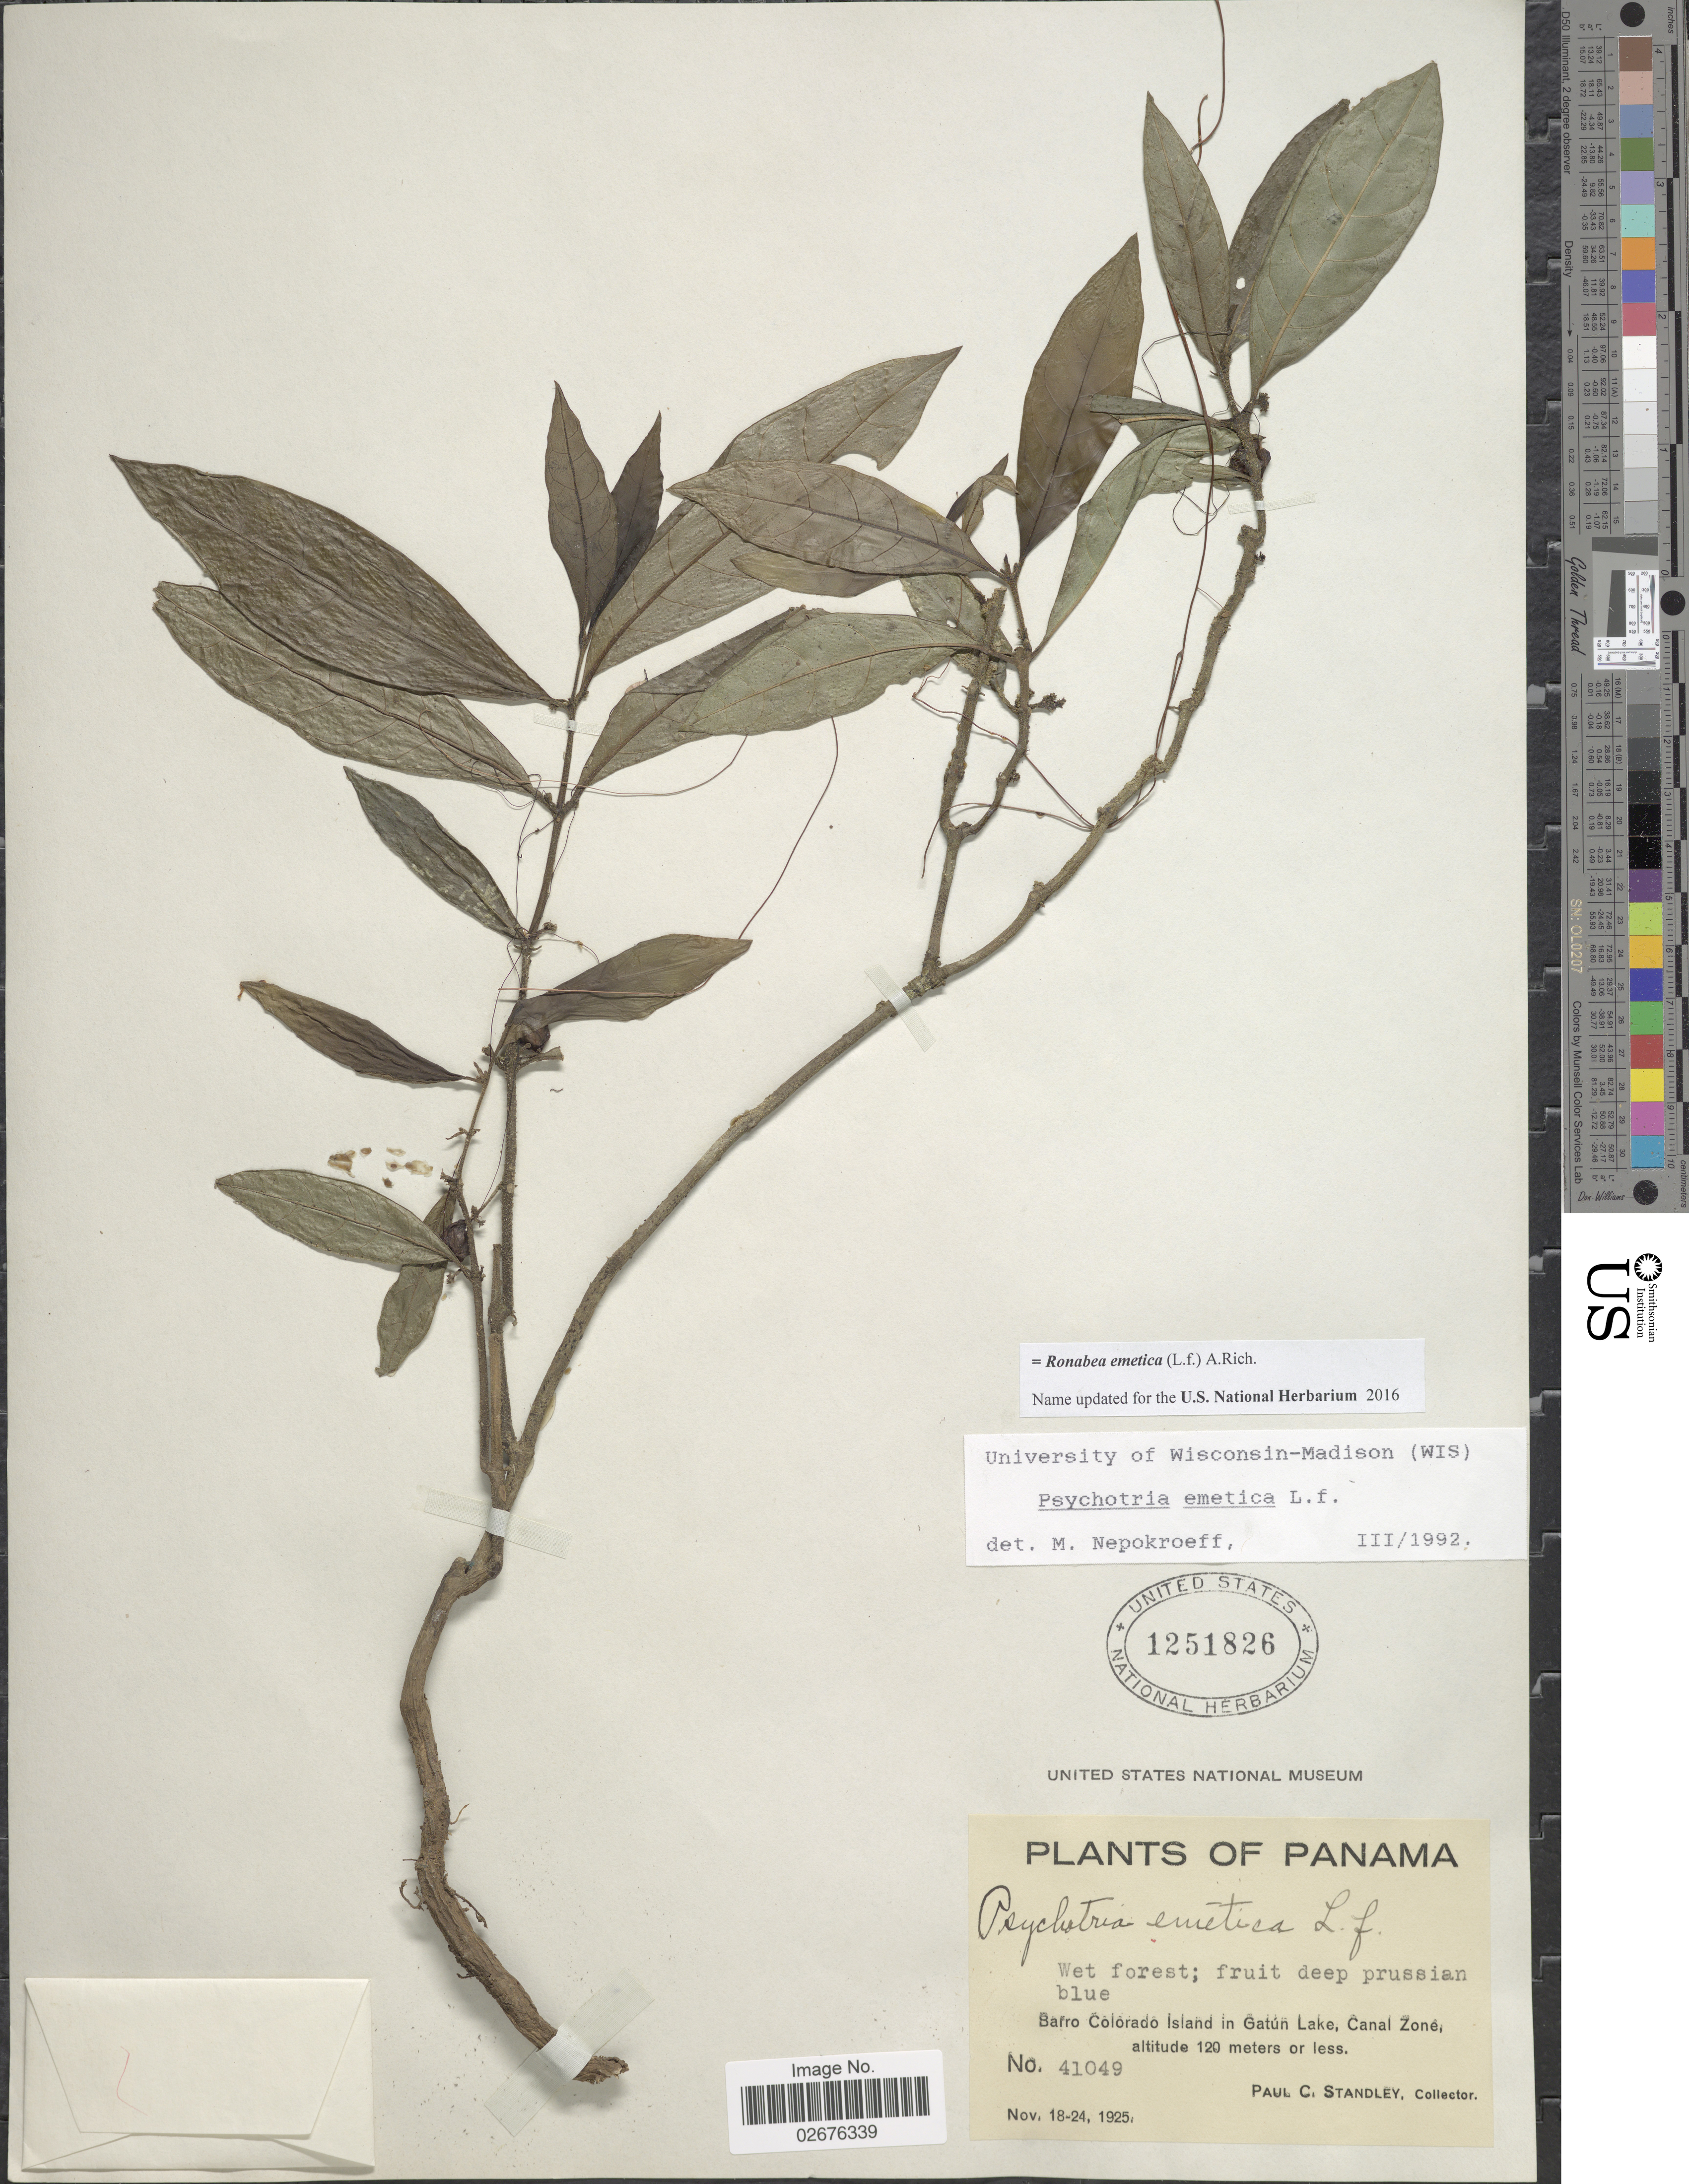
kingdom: Plantae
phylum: Tracheophyta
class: Magnoliopsida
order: Gentianales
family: Rubiaceae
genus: Ronabea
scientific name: Ronabea emetica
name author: (L. f.) A. Rich.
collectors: P. C. Standley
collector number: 41049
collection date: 1925-11-18/1925-11-24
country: Panama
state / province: Panamá Oeste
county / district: Canal Zone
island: Barro Colorado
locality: Barro Colorado Island in Gatun Lake, Canal Zone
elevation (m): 120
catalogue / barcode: US 1251826